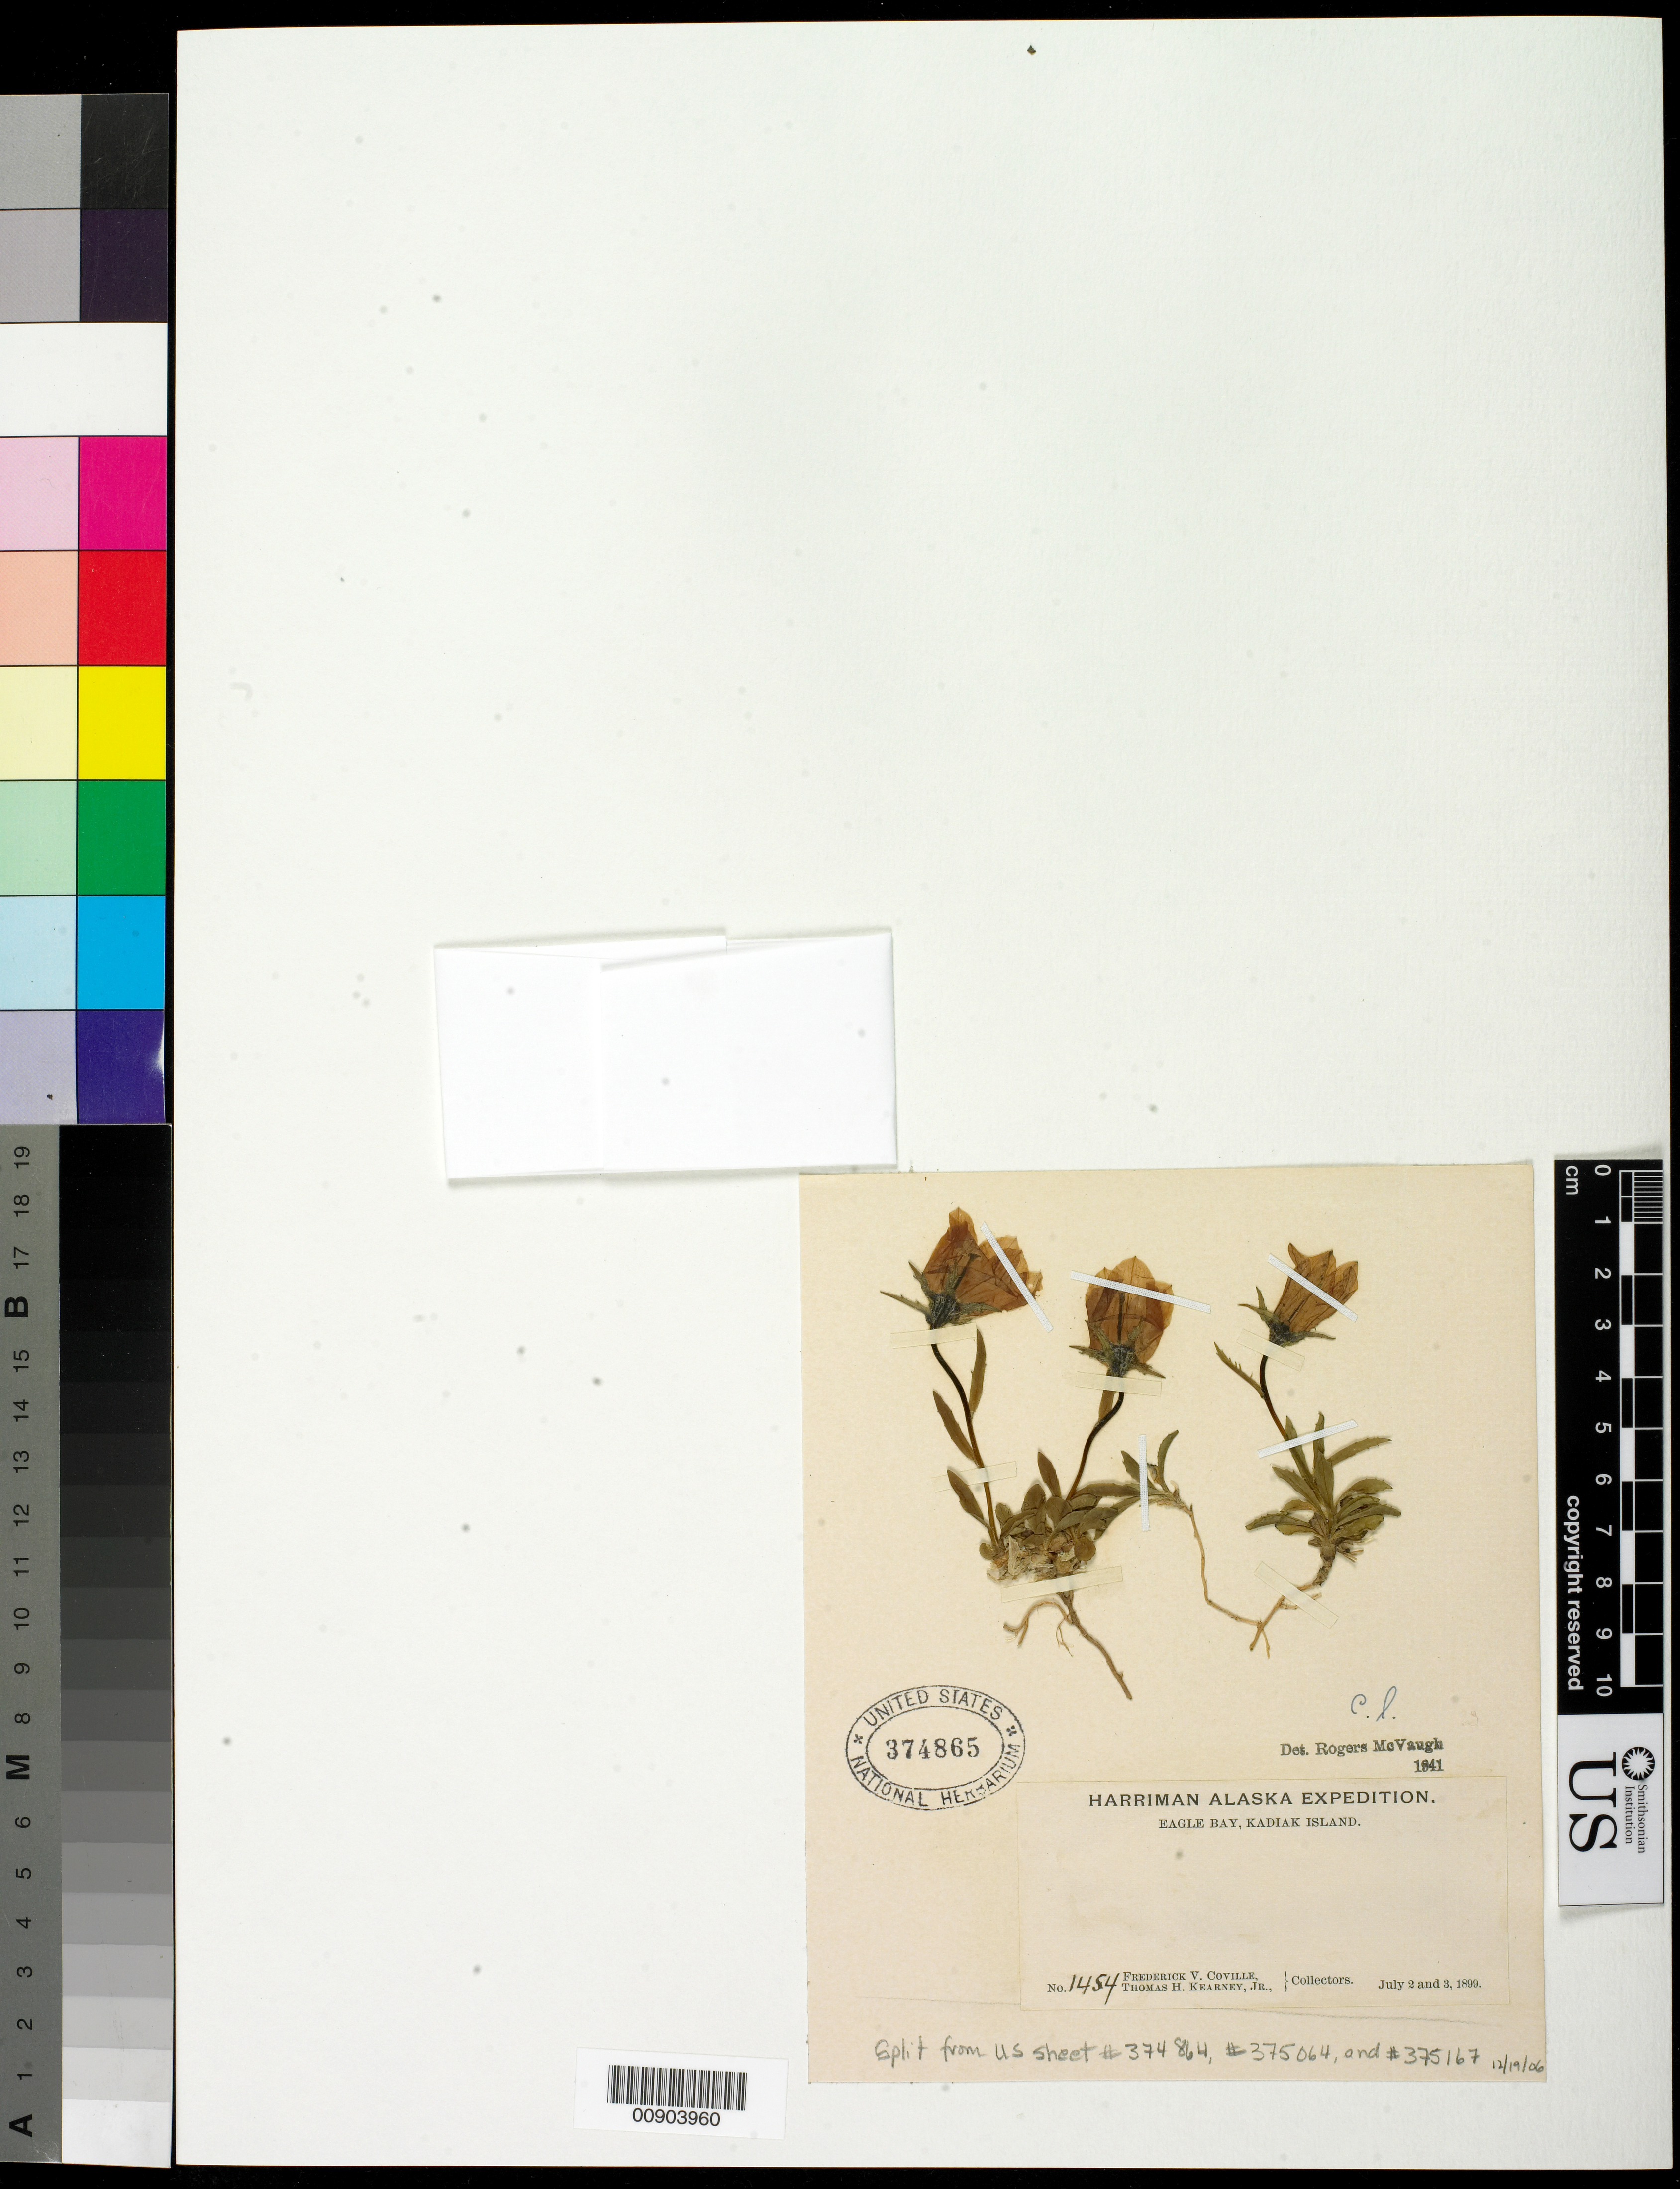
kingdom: Plantae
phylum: Tracheophyta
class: Magnoliopsida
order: Asterales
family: Campanulaceae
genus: Campanula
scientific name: Campanula lasiocarpa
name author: Cham.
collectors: F. V. Coville & T. H. Kearney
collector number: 1454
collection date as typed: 02 Jul 1899 t and 03 Jul 1899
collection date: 1899-07-02,1899-07-03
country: United States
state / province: Alaska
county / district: Kodiak Island Borough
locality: Eagle Bay, Kadiak Island.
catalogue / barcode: US 374865